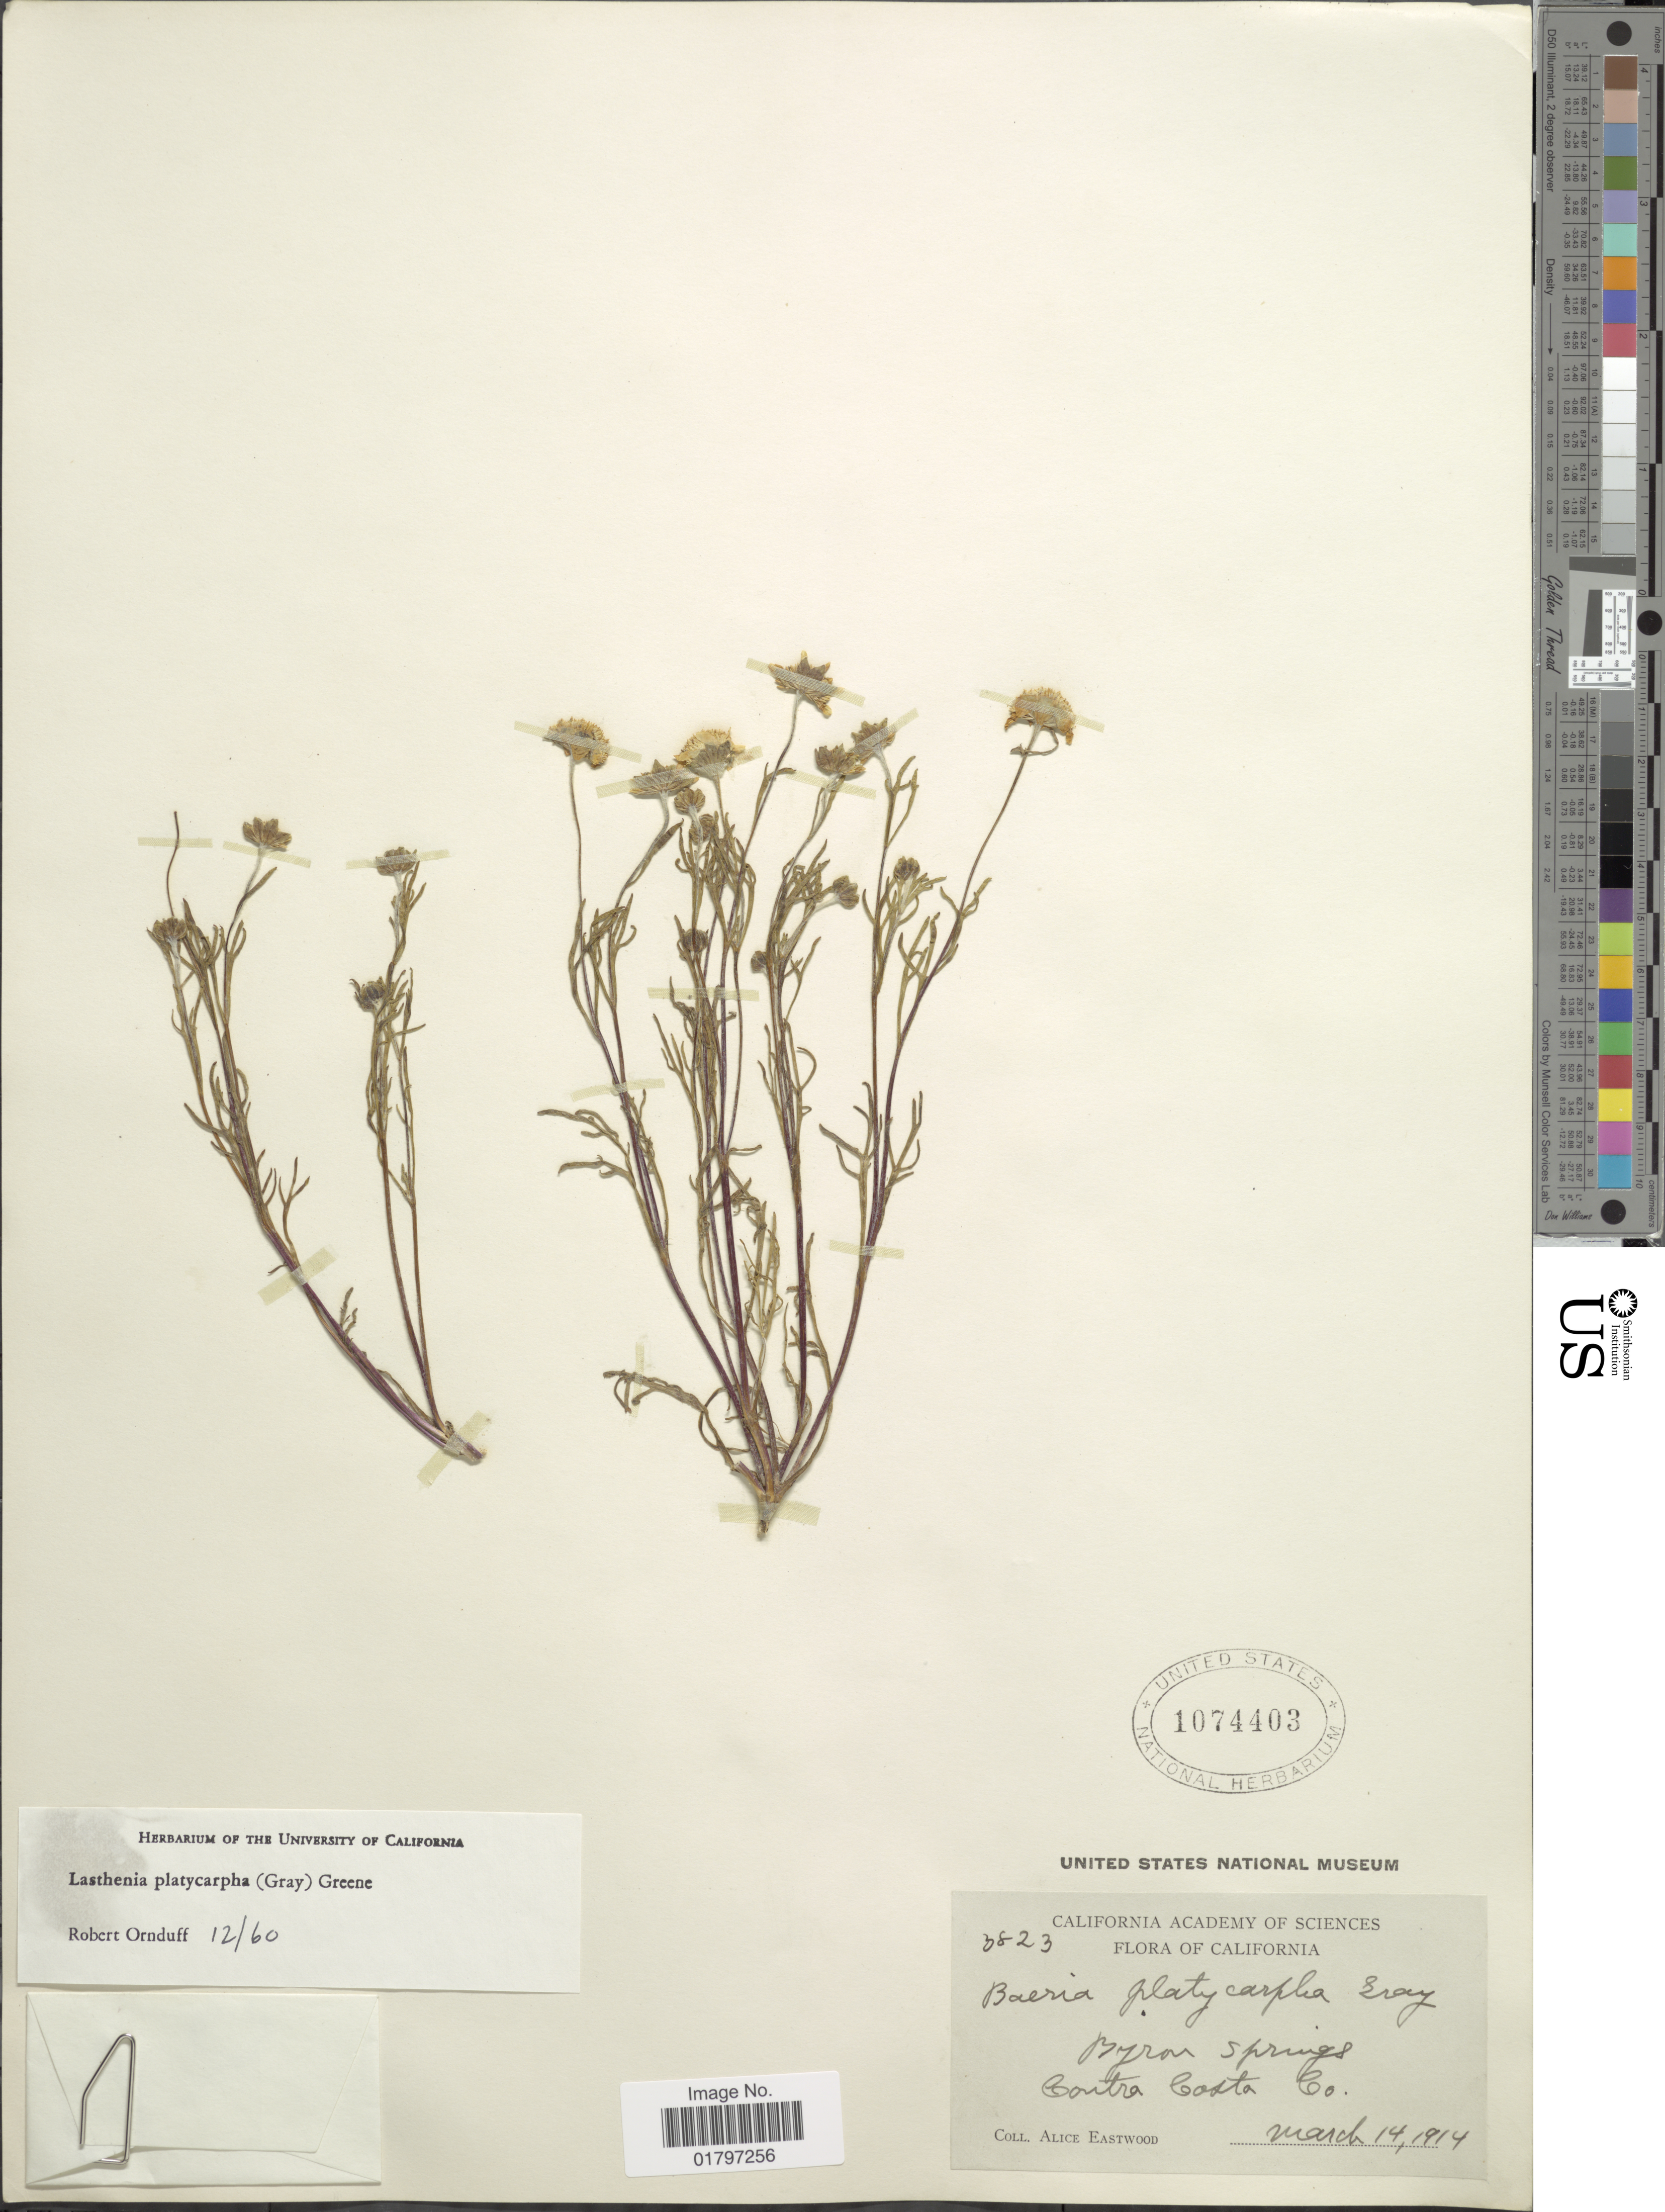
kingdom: Plantae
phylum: Tracheophyta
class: Magnoliopsida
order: Asterales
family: Asteraceae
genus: Lasthenia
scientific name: Lasthenia platycarpha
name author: (A. Gray) Greene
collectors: A. Eastwood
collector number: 3823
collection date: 1914-03-14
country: United States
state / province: California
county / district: Contra Costa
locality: Byron Springs. Contra Costa Co.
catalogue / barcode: US 1074403